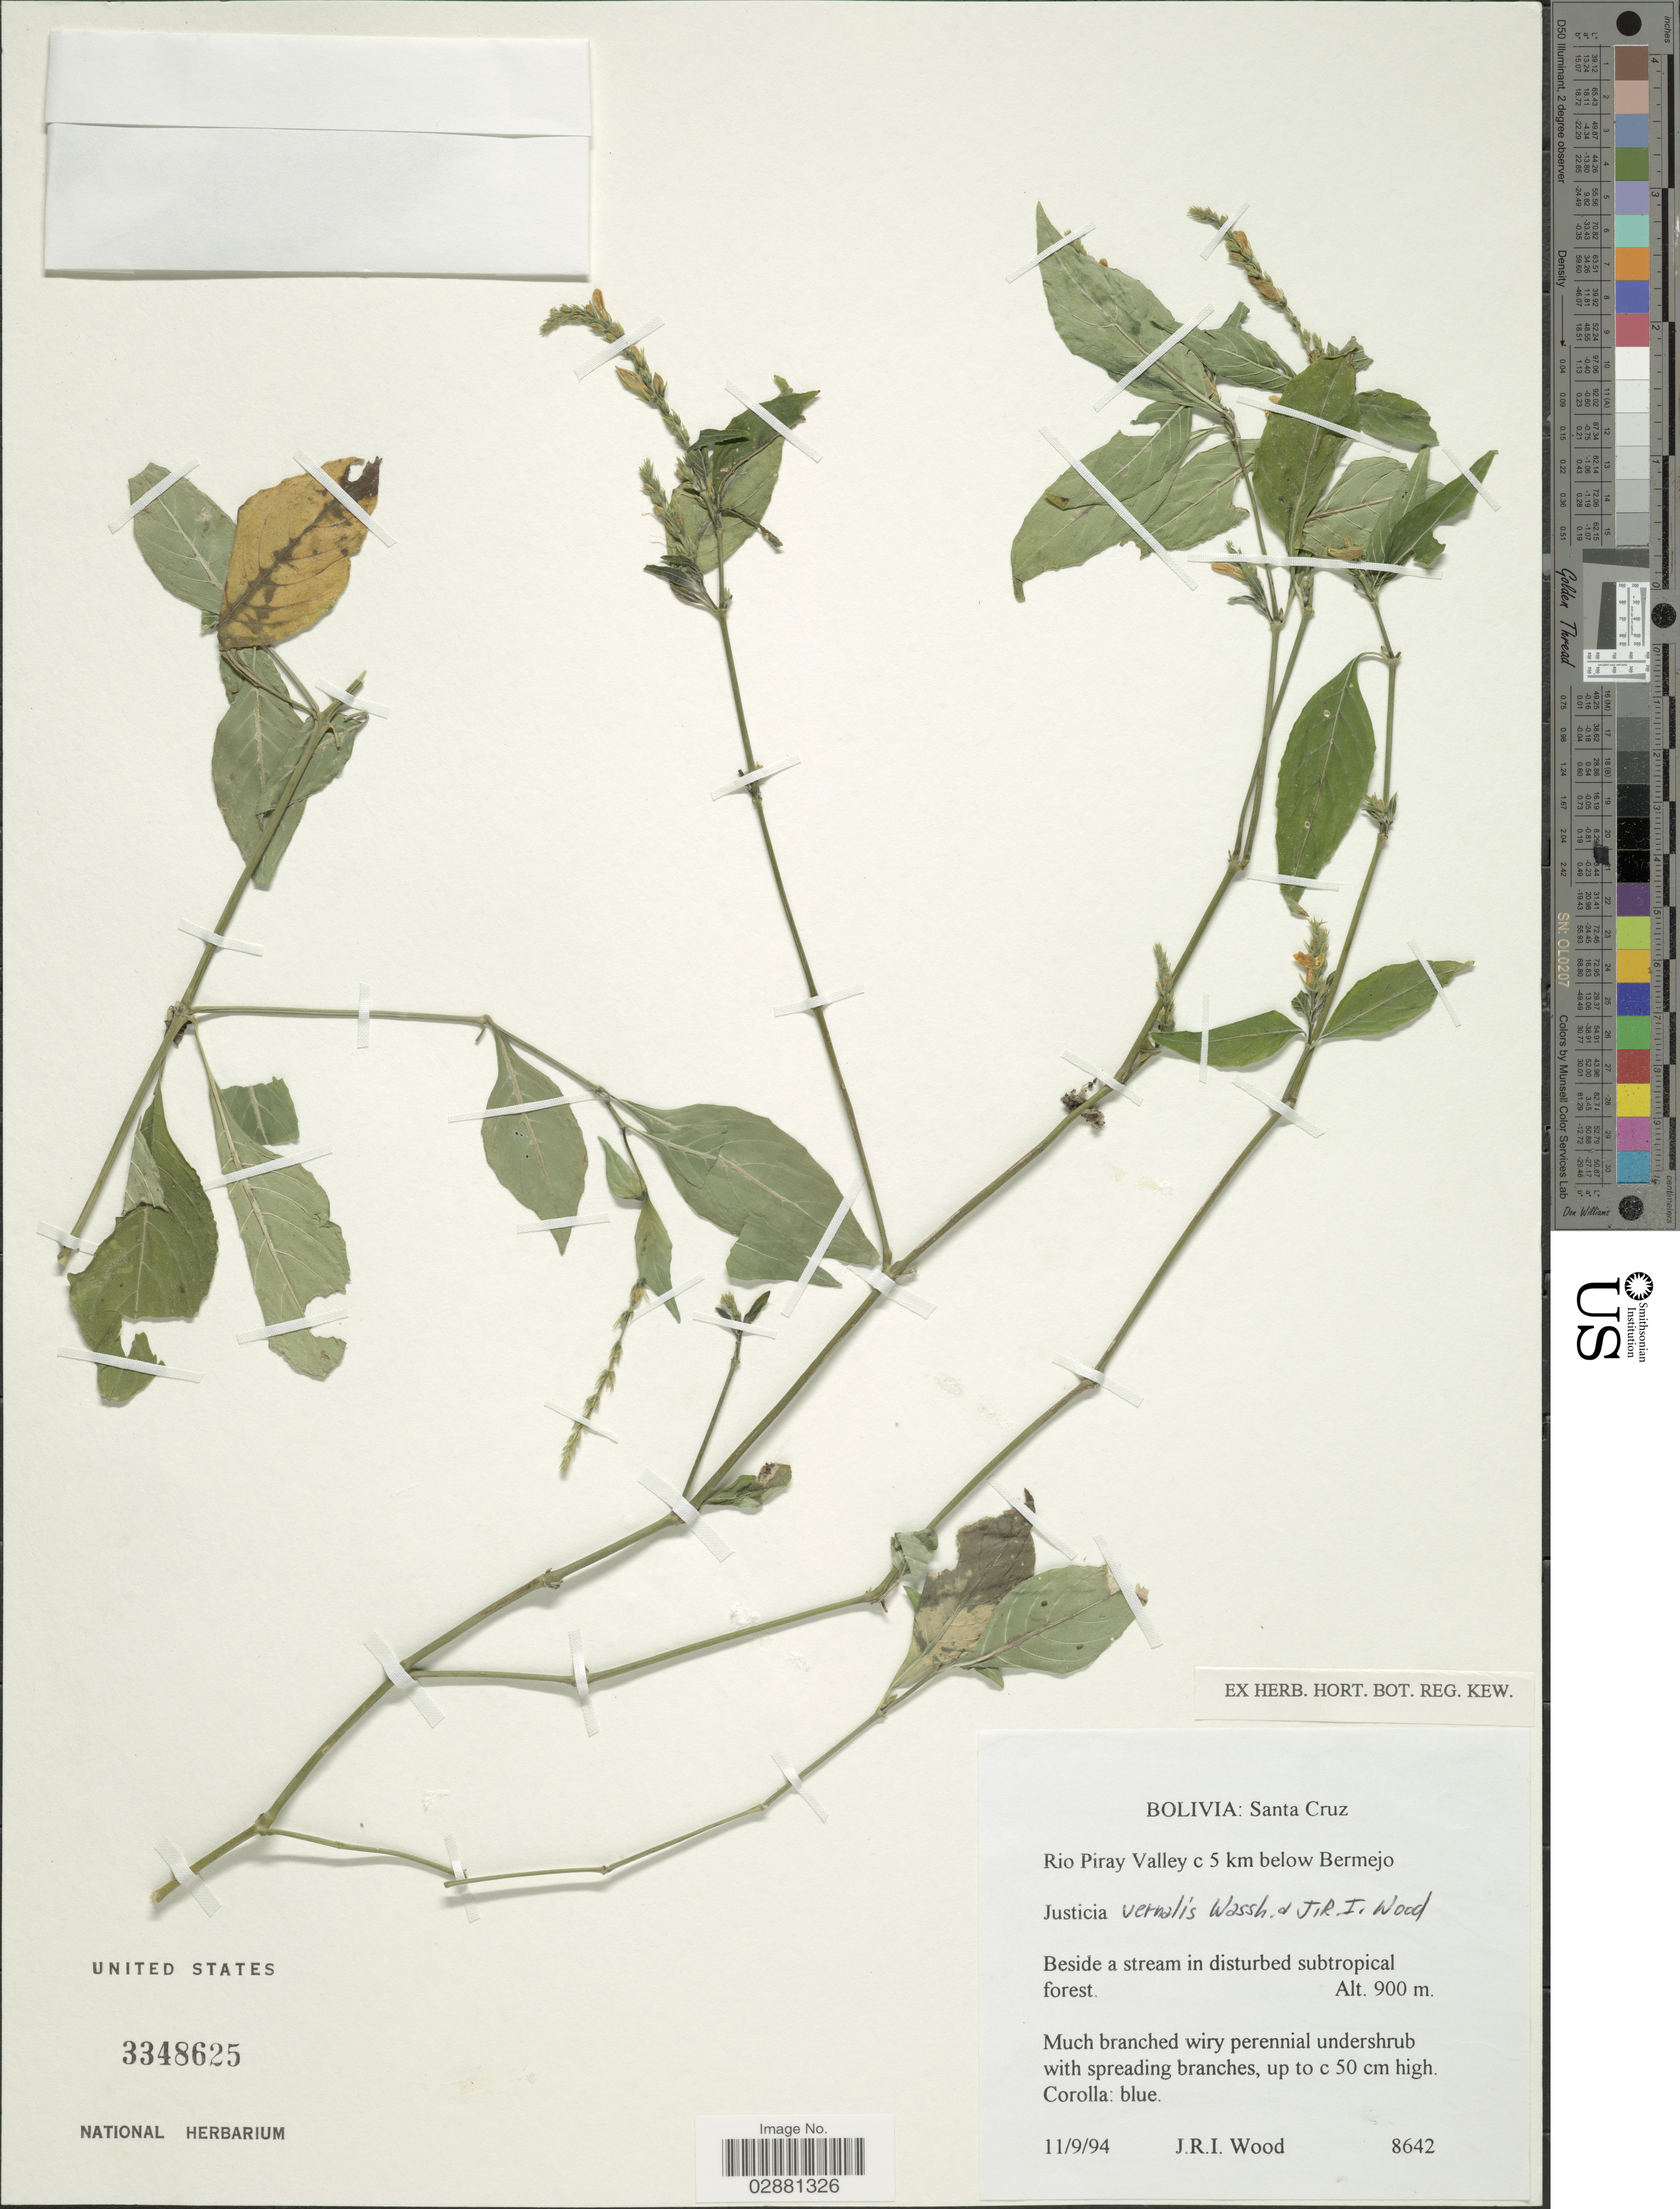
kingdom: Plantae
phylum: Tracheophyta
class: Magnoliopsida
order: Lamiales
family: Acanthaceae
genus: Justicia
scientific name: Justicia vernalis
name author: Wassh. & J.R.I. Wood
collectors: J. R. I. Wood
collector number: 8642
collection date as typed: Transcribed d/m/y: 11/9/94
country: Bolivia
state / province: Santa Cruz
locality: Rio Piray Valley, c 5 km below Bermejo.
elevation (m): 900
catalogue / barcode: US 3348625